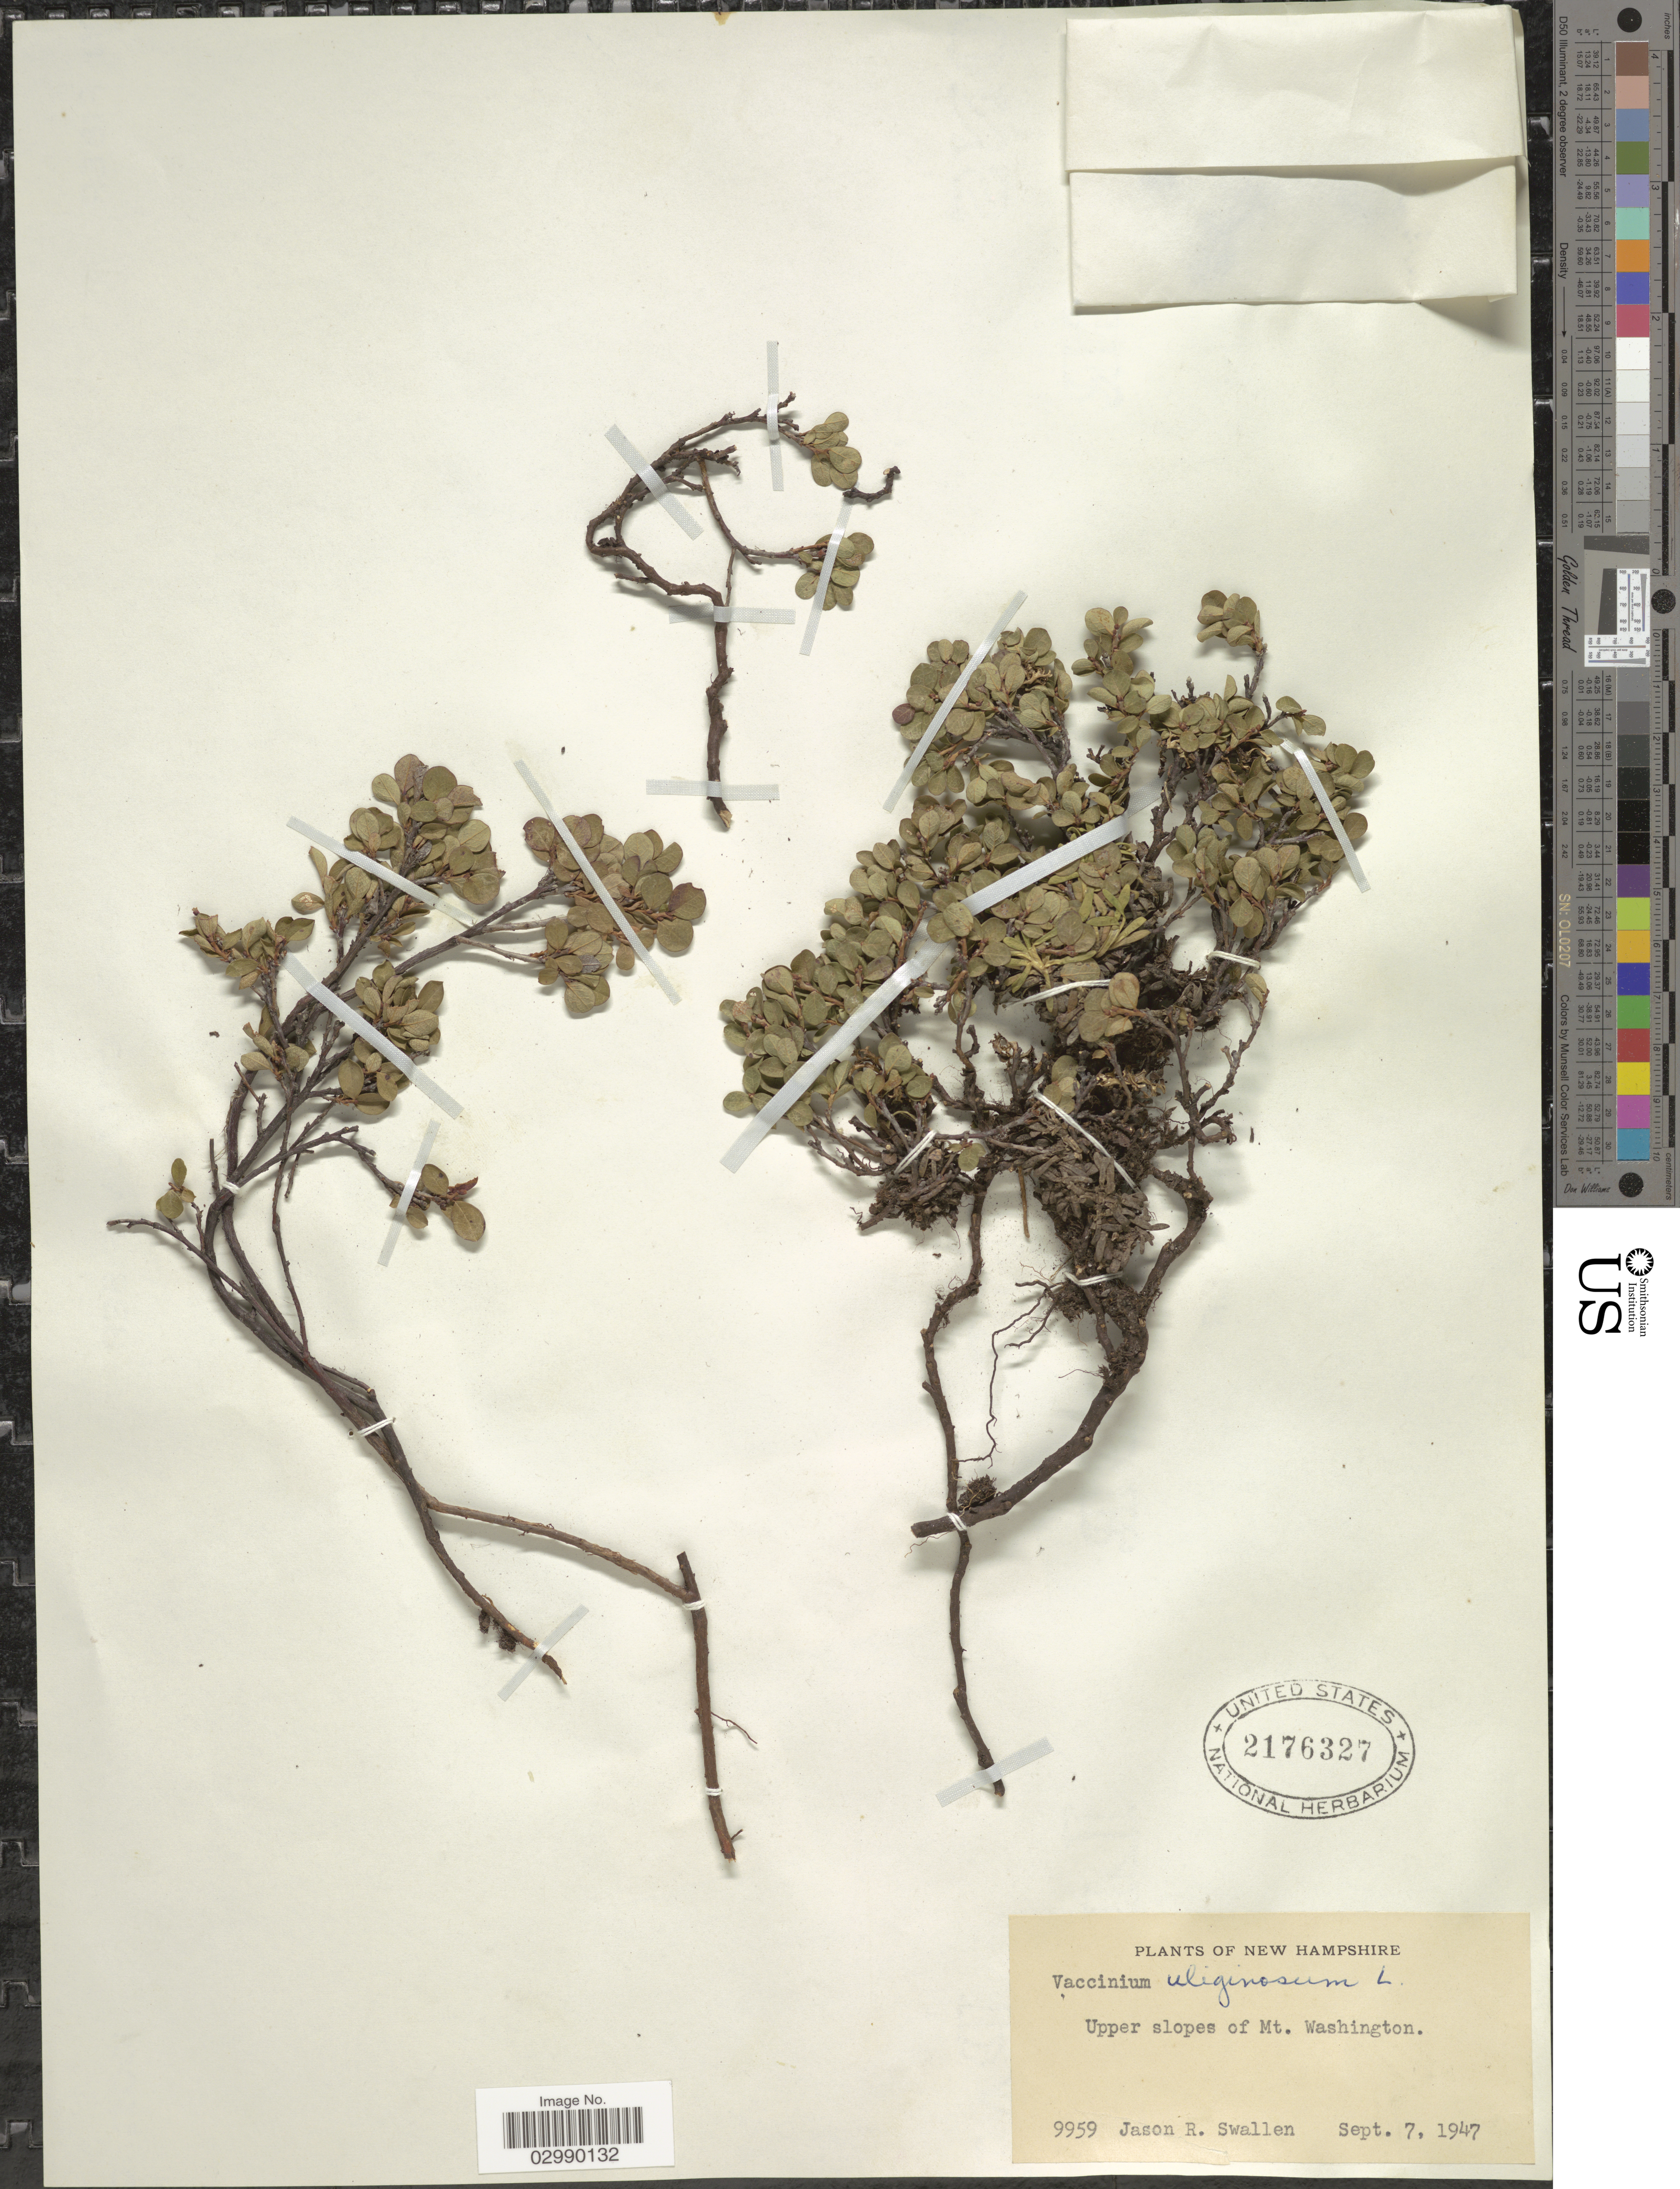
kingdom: Plantae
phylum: Tracheophyta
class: Magnoliopsida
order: Ericales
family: Ericaceae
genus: Vaccinium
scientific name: Vaccinium uliginosum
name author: L.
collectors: J. R. Swallen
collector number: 9959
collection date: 1947-09-07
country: United States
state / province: New Hampshire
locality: Upper slopes of Mt. Washington.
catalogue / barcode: US 2176327